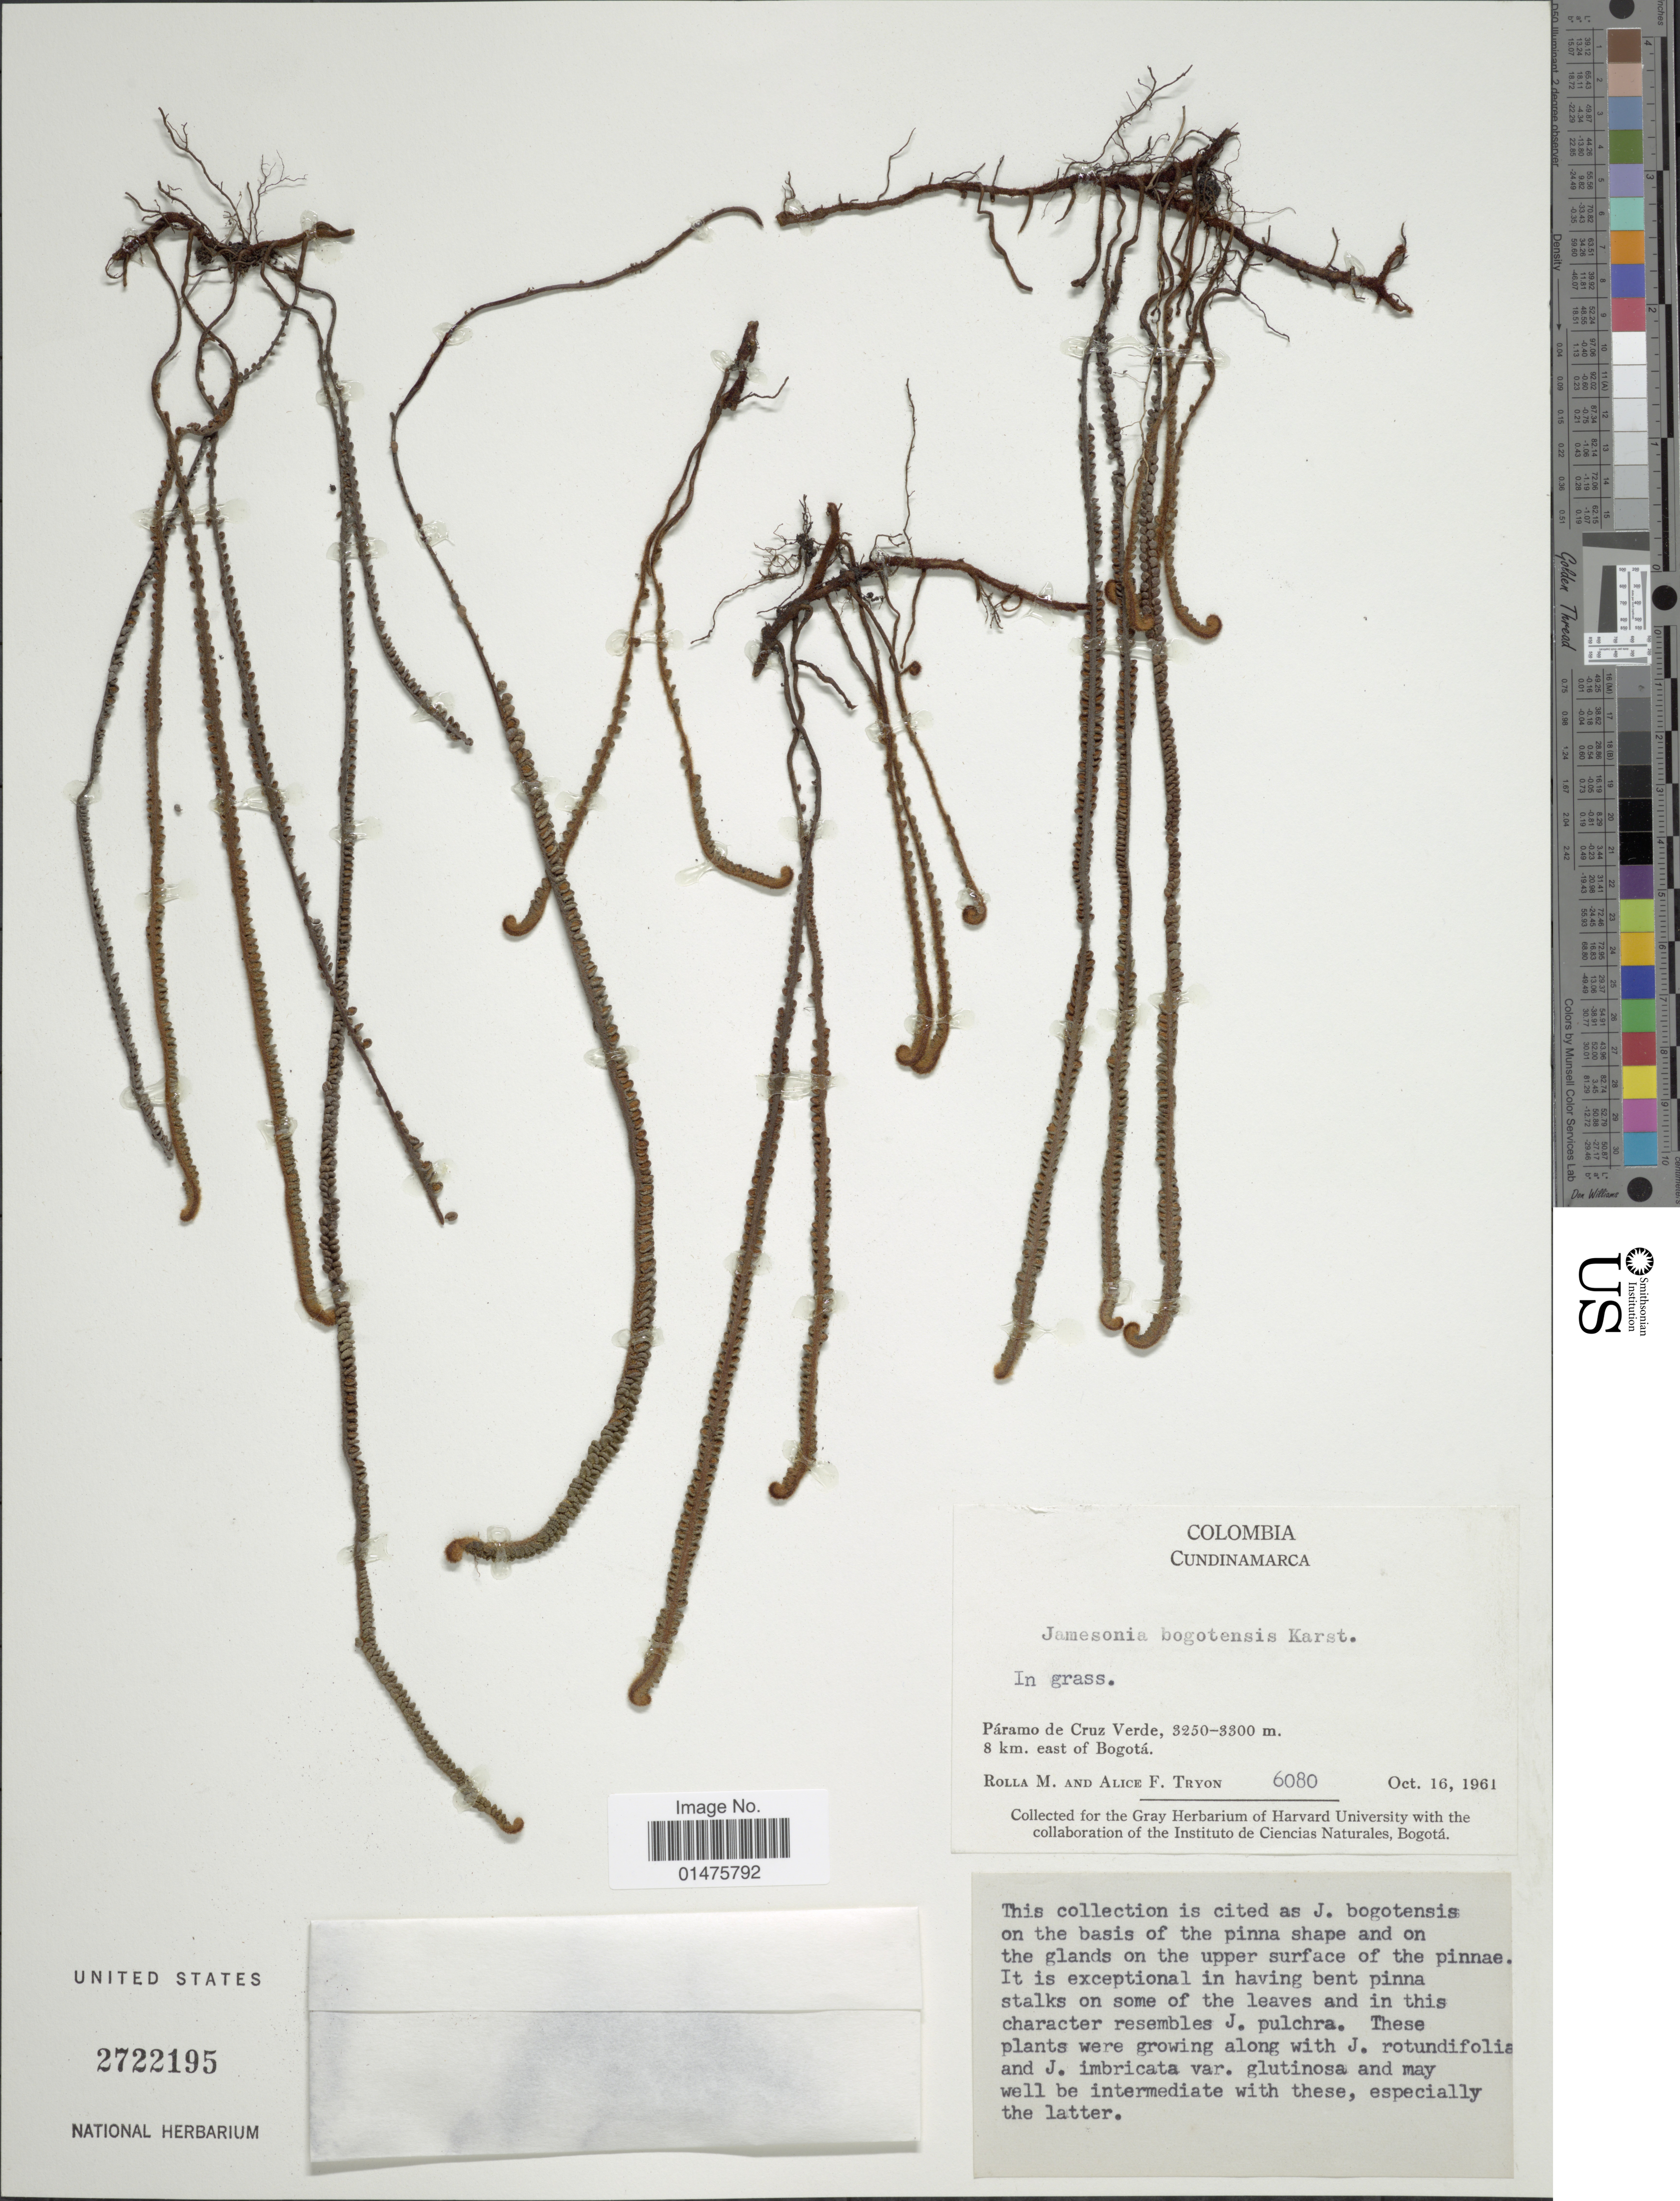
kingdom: Plantae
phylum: Tracheophyta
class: Polypodiopsida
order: Polypodiales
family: Pteridaceae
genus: Jamesonia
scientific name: Jamesonia bogotensis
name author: H. Karst.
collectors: R. M. Tryon & A. F. Tryon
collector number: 6080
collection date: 1961-10-16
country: Colombia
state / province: Cundinamarca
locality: Páramo de Cruz Verde, 8 km. east of Bogotá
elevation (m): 3250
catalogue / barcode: US 2722195